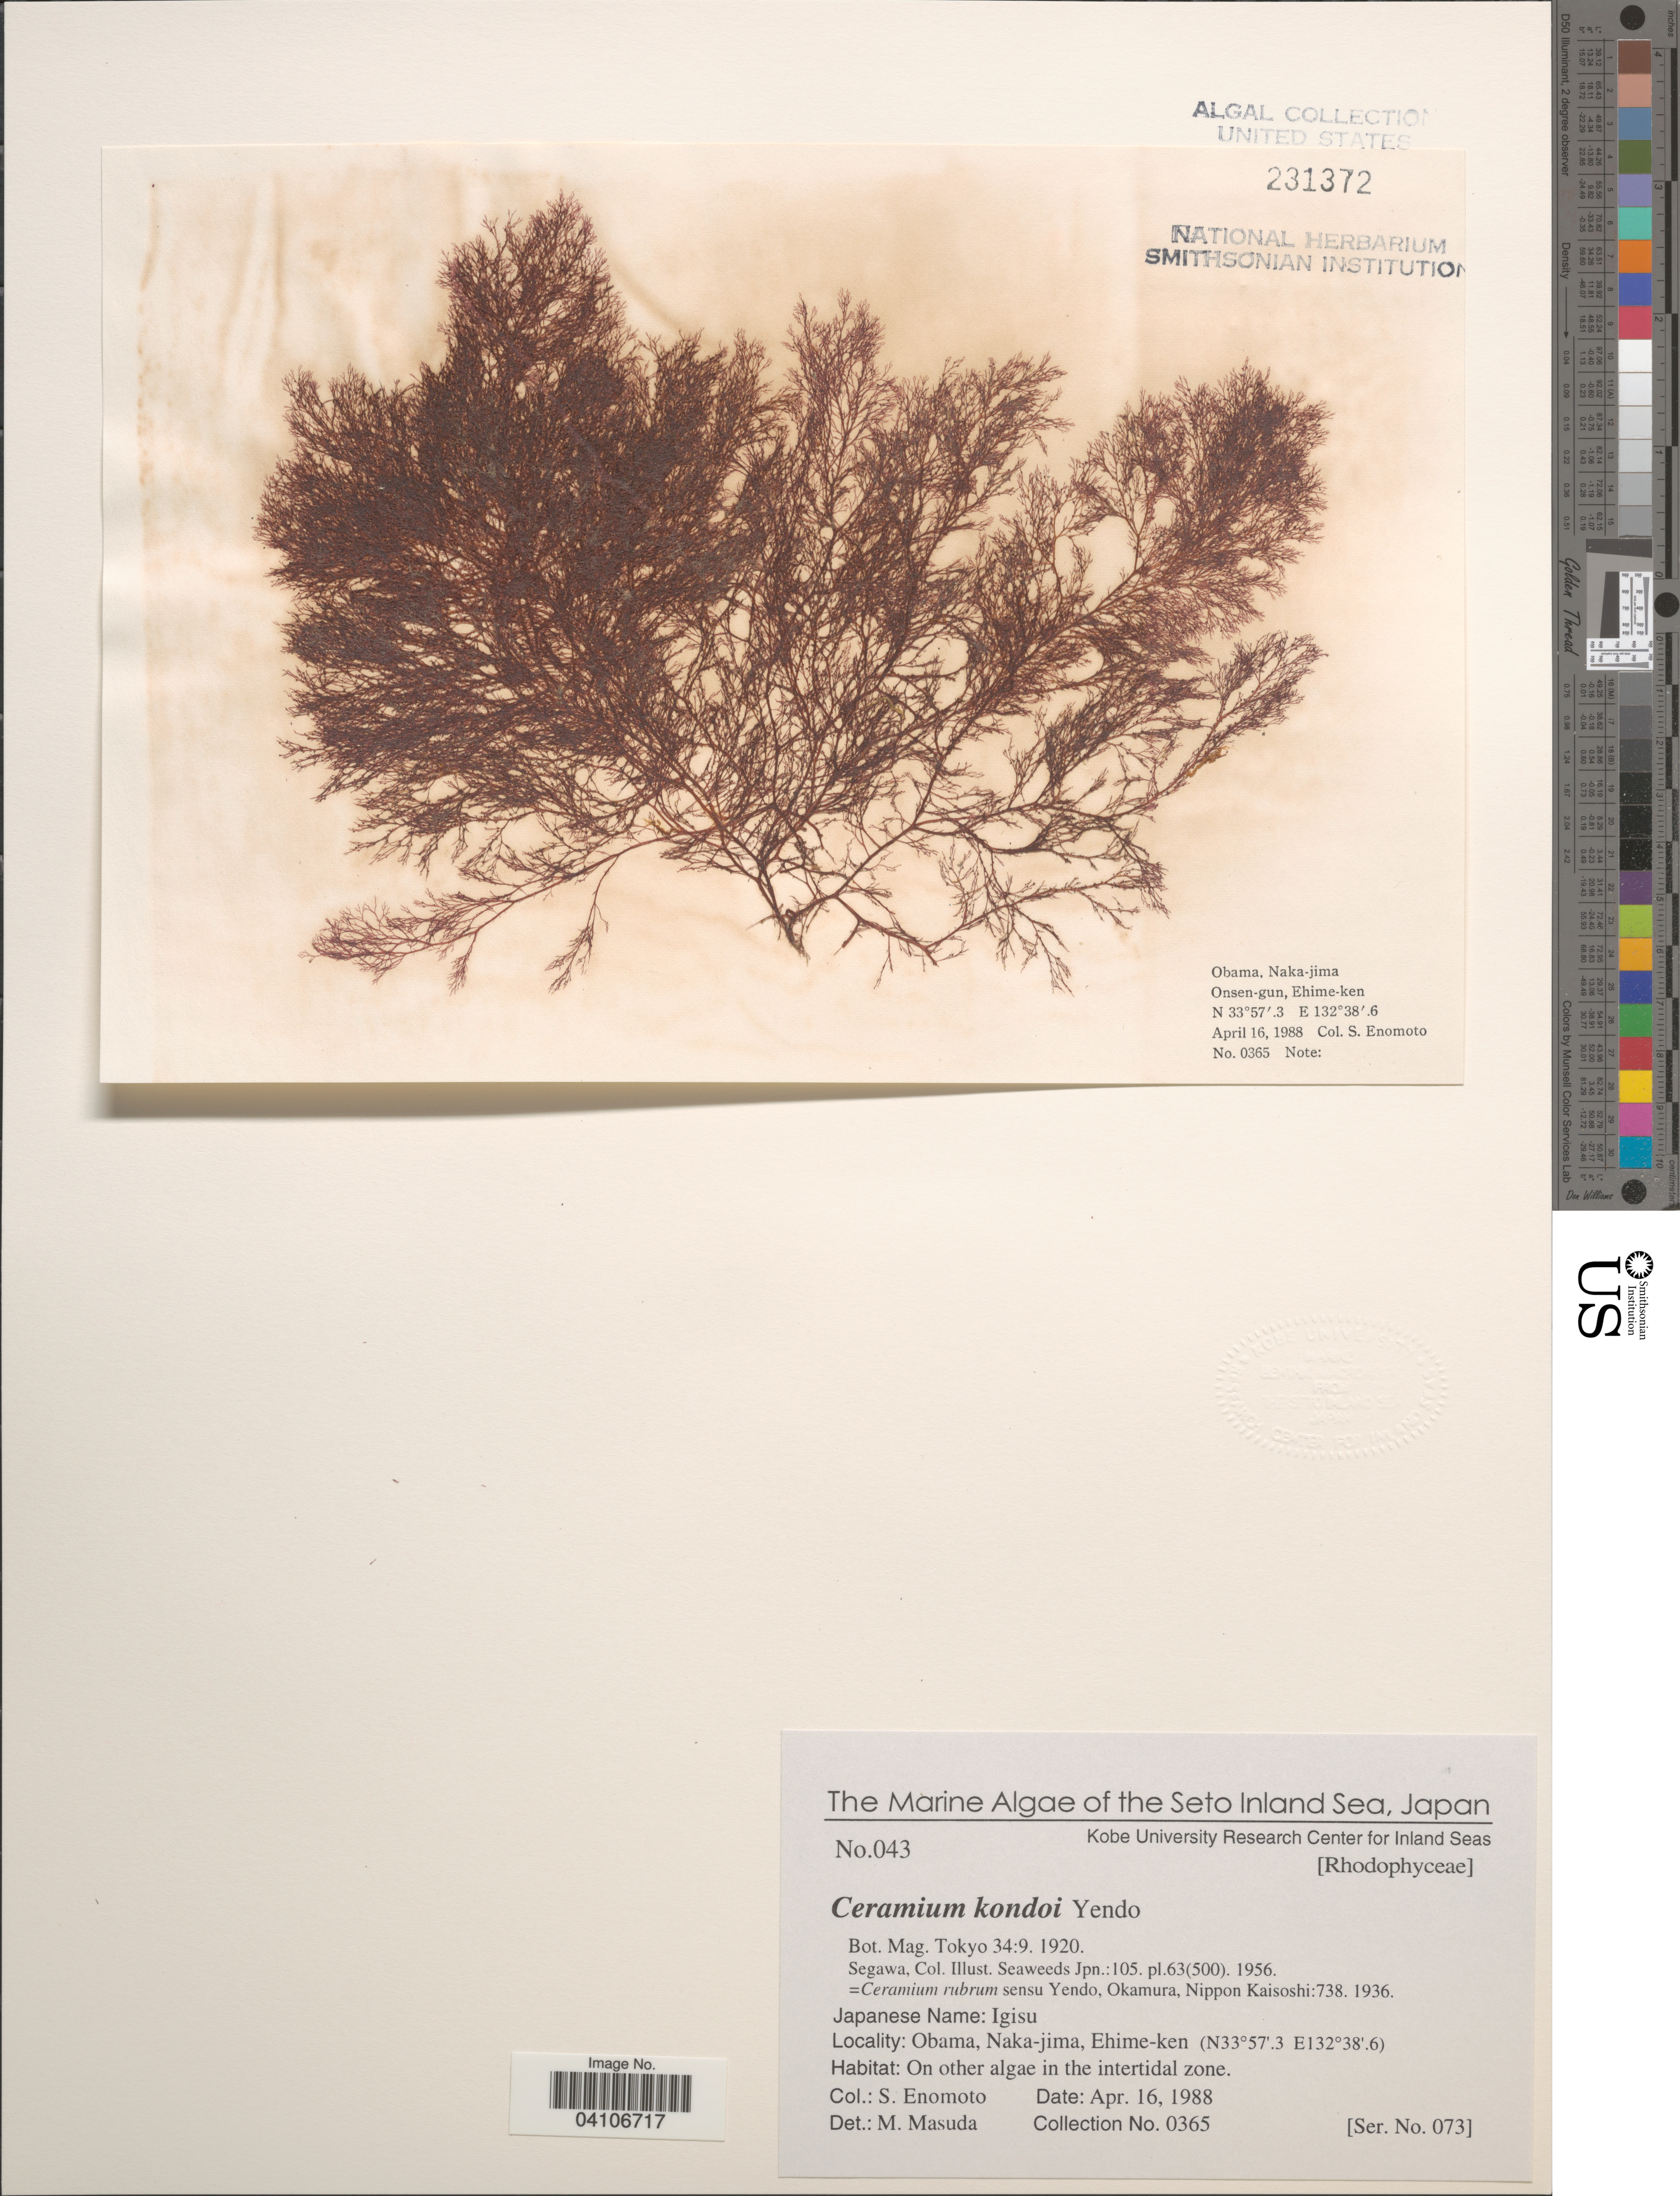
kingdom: Plantae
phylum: Rhodophyta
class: Florideophyceae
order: Ceramiales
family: Ceramiaceae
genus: Ceramium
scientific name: Ceramium kondoi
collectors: S. Enomoto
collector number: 0365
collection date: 1988-04-16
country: Japan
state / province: Ehime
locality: The Seto Inland Sea. Obama, Naka-jima, Ehime-ken.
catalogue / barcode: US 231372